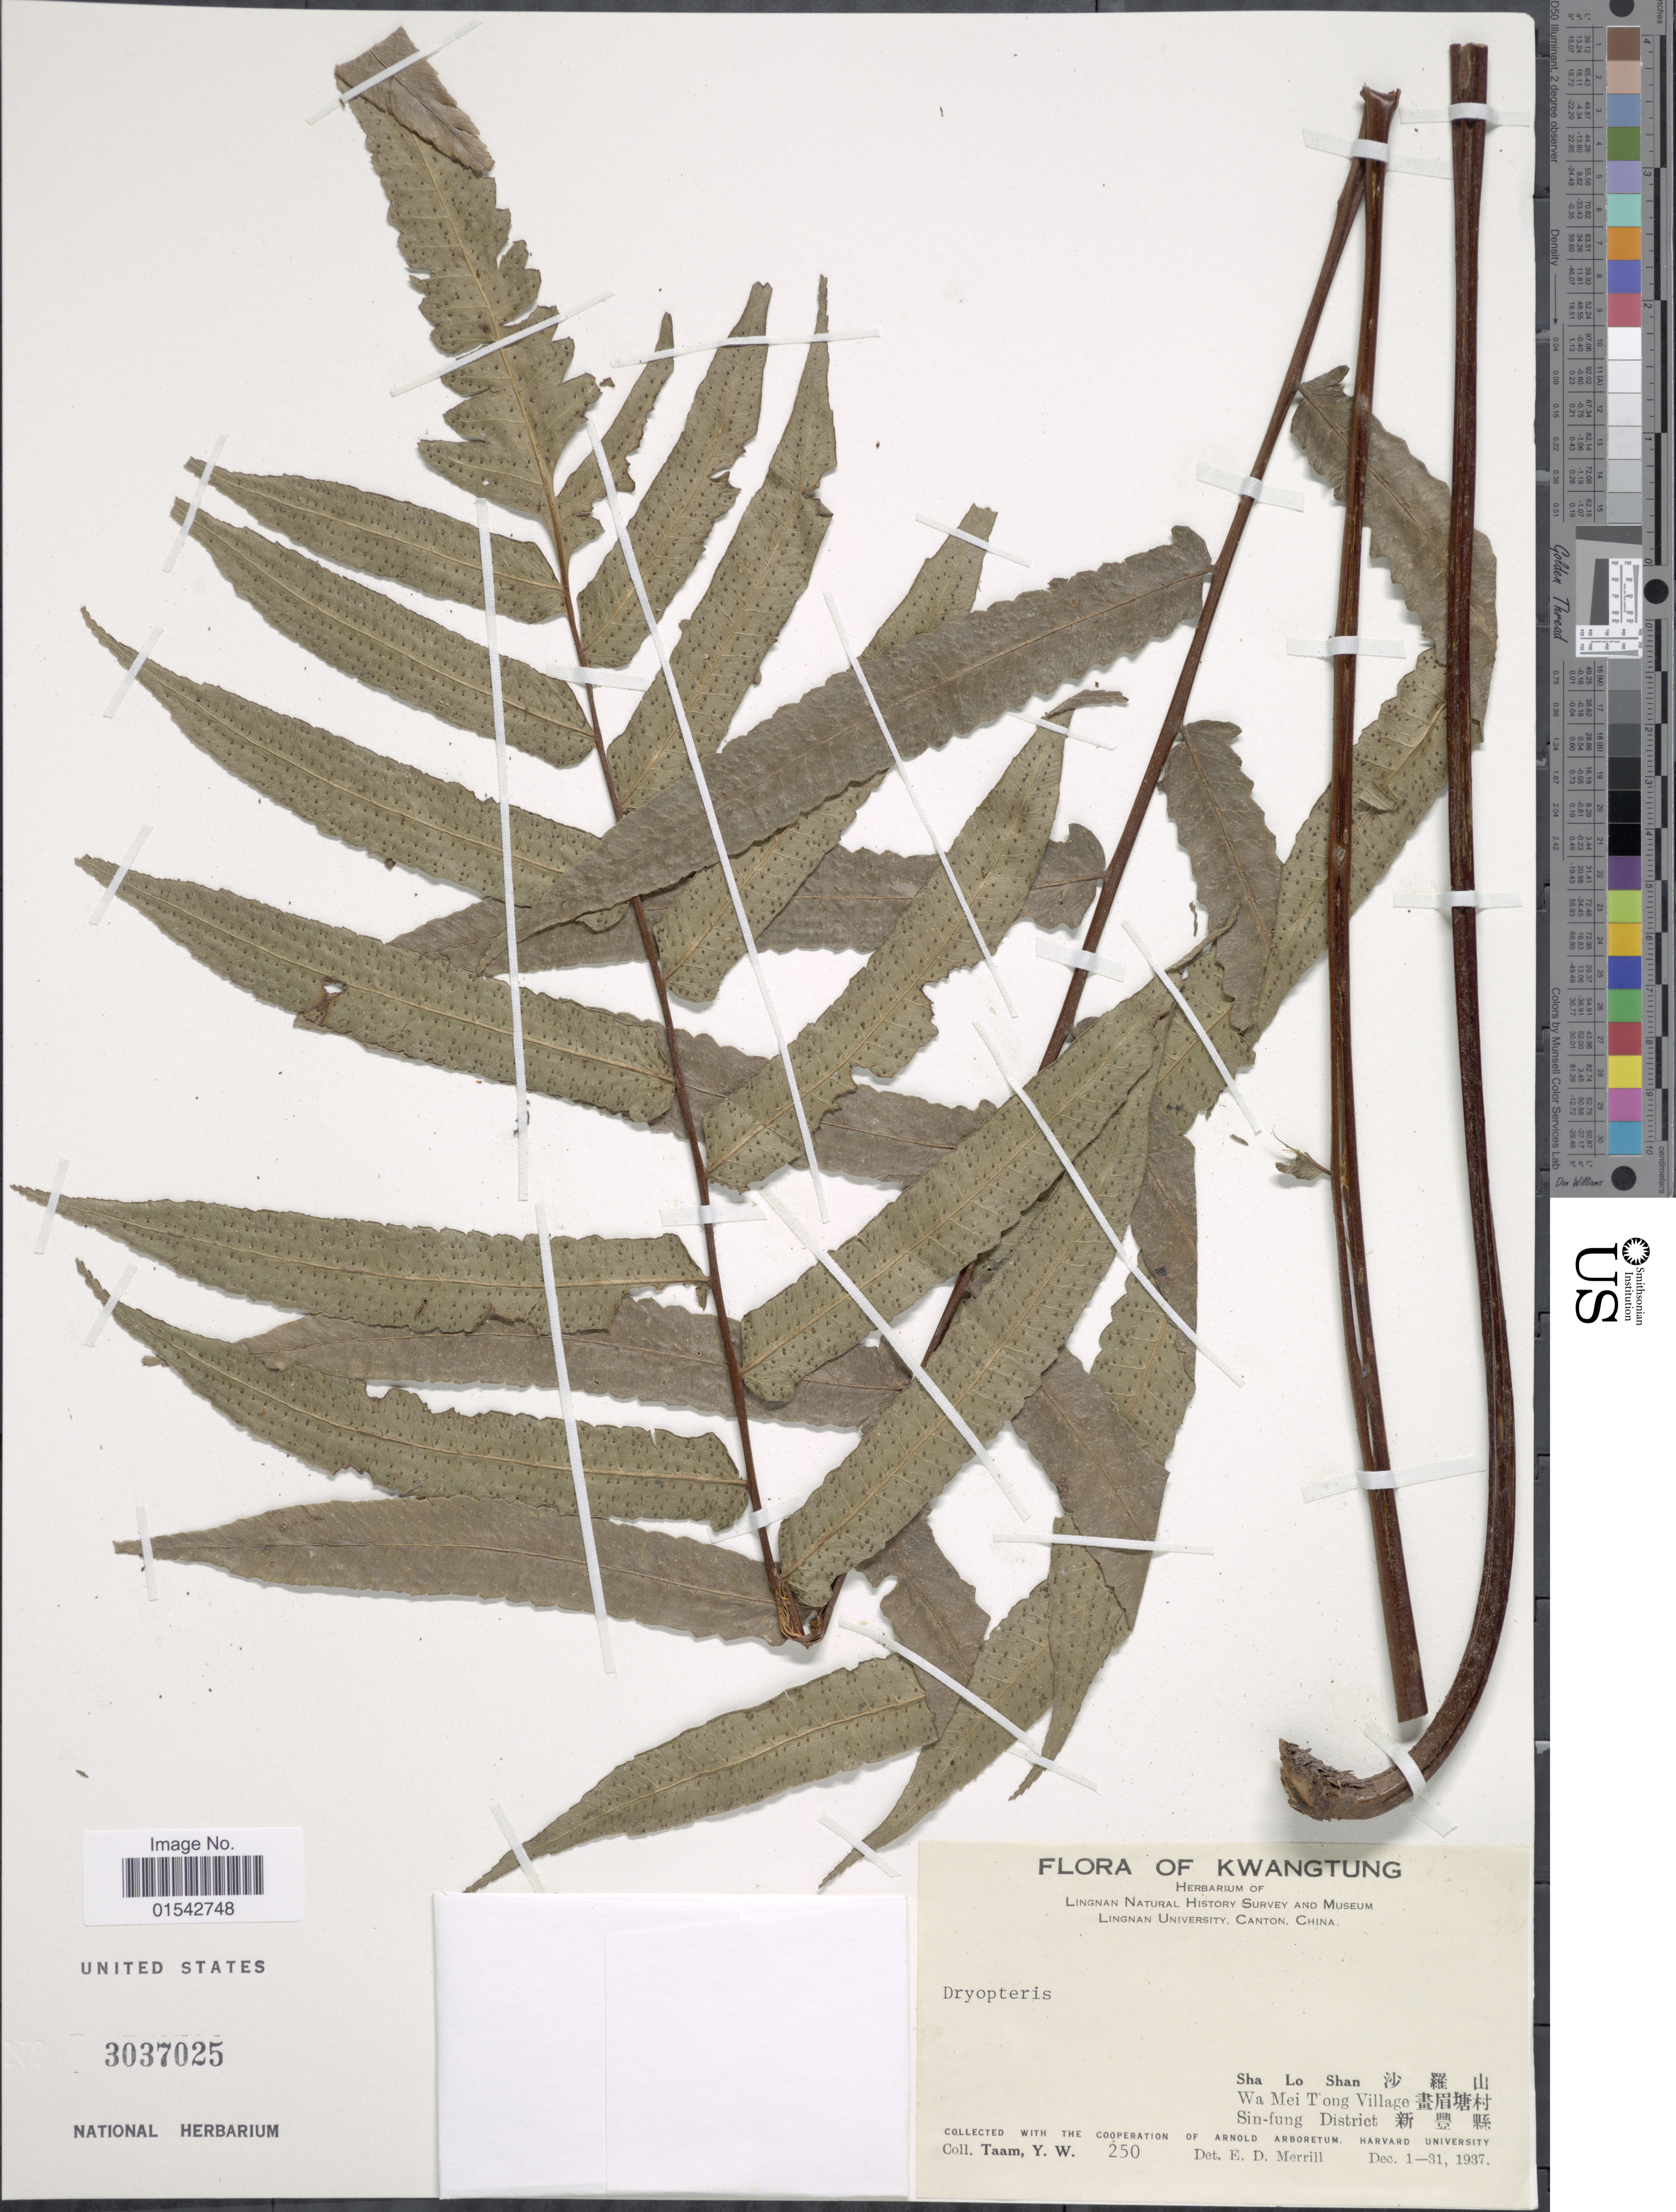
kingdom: Plantae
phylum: Tracheophyta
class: Polypodiopsida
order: Polypodiales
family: Thelypteridaceae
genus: Cyclosorus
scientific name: Cyclosorus sp.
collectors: Y. W. Taam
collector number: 250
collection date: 1937-12-01/1937-12-31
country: China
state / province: Guangdong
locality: Kwangtung, Sha Lo San, Wa Mei Tong Village, Sin-fung District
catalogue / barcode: US 3037025